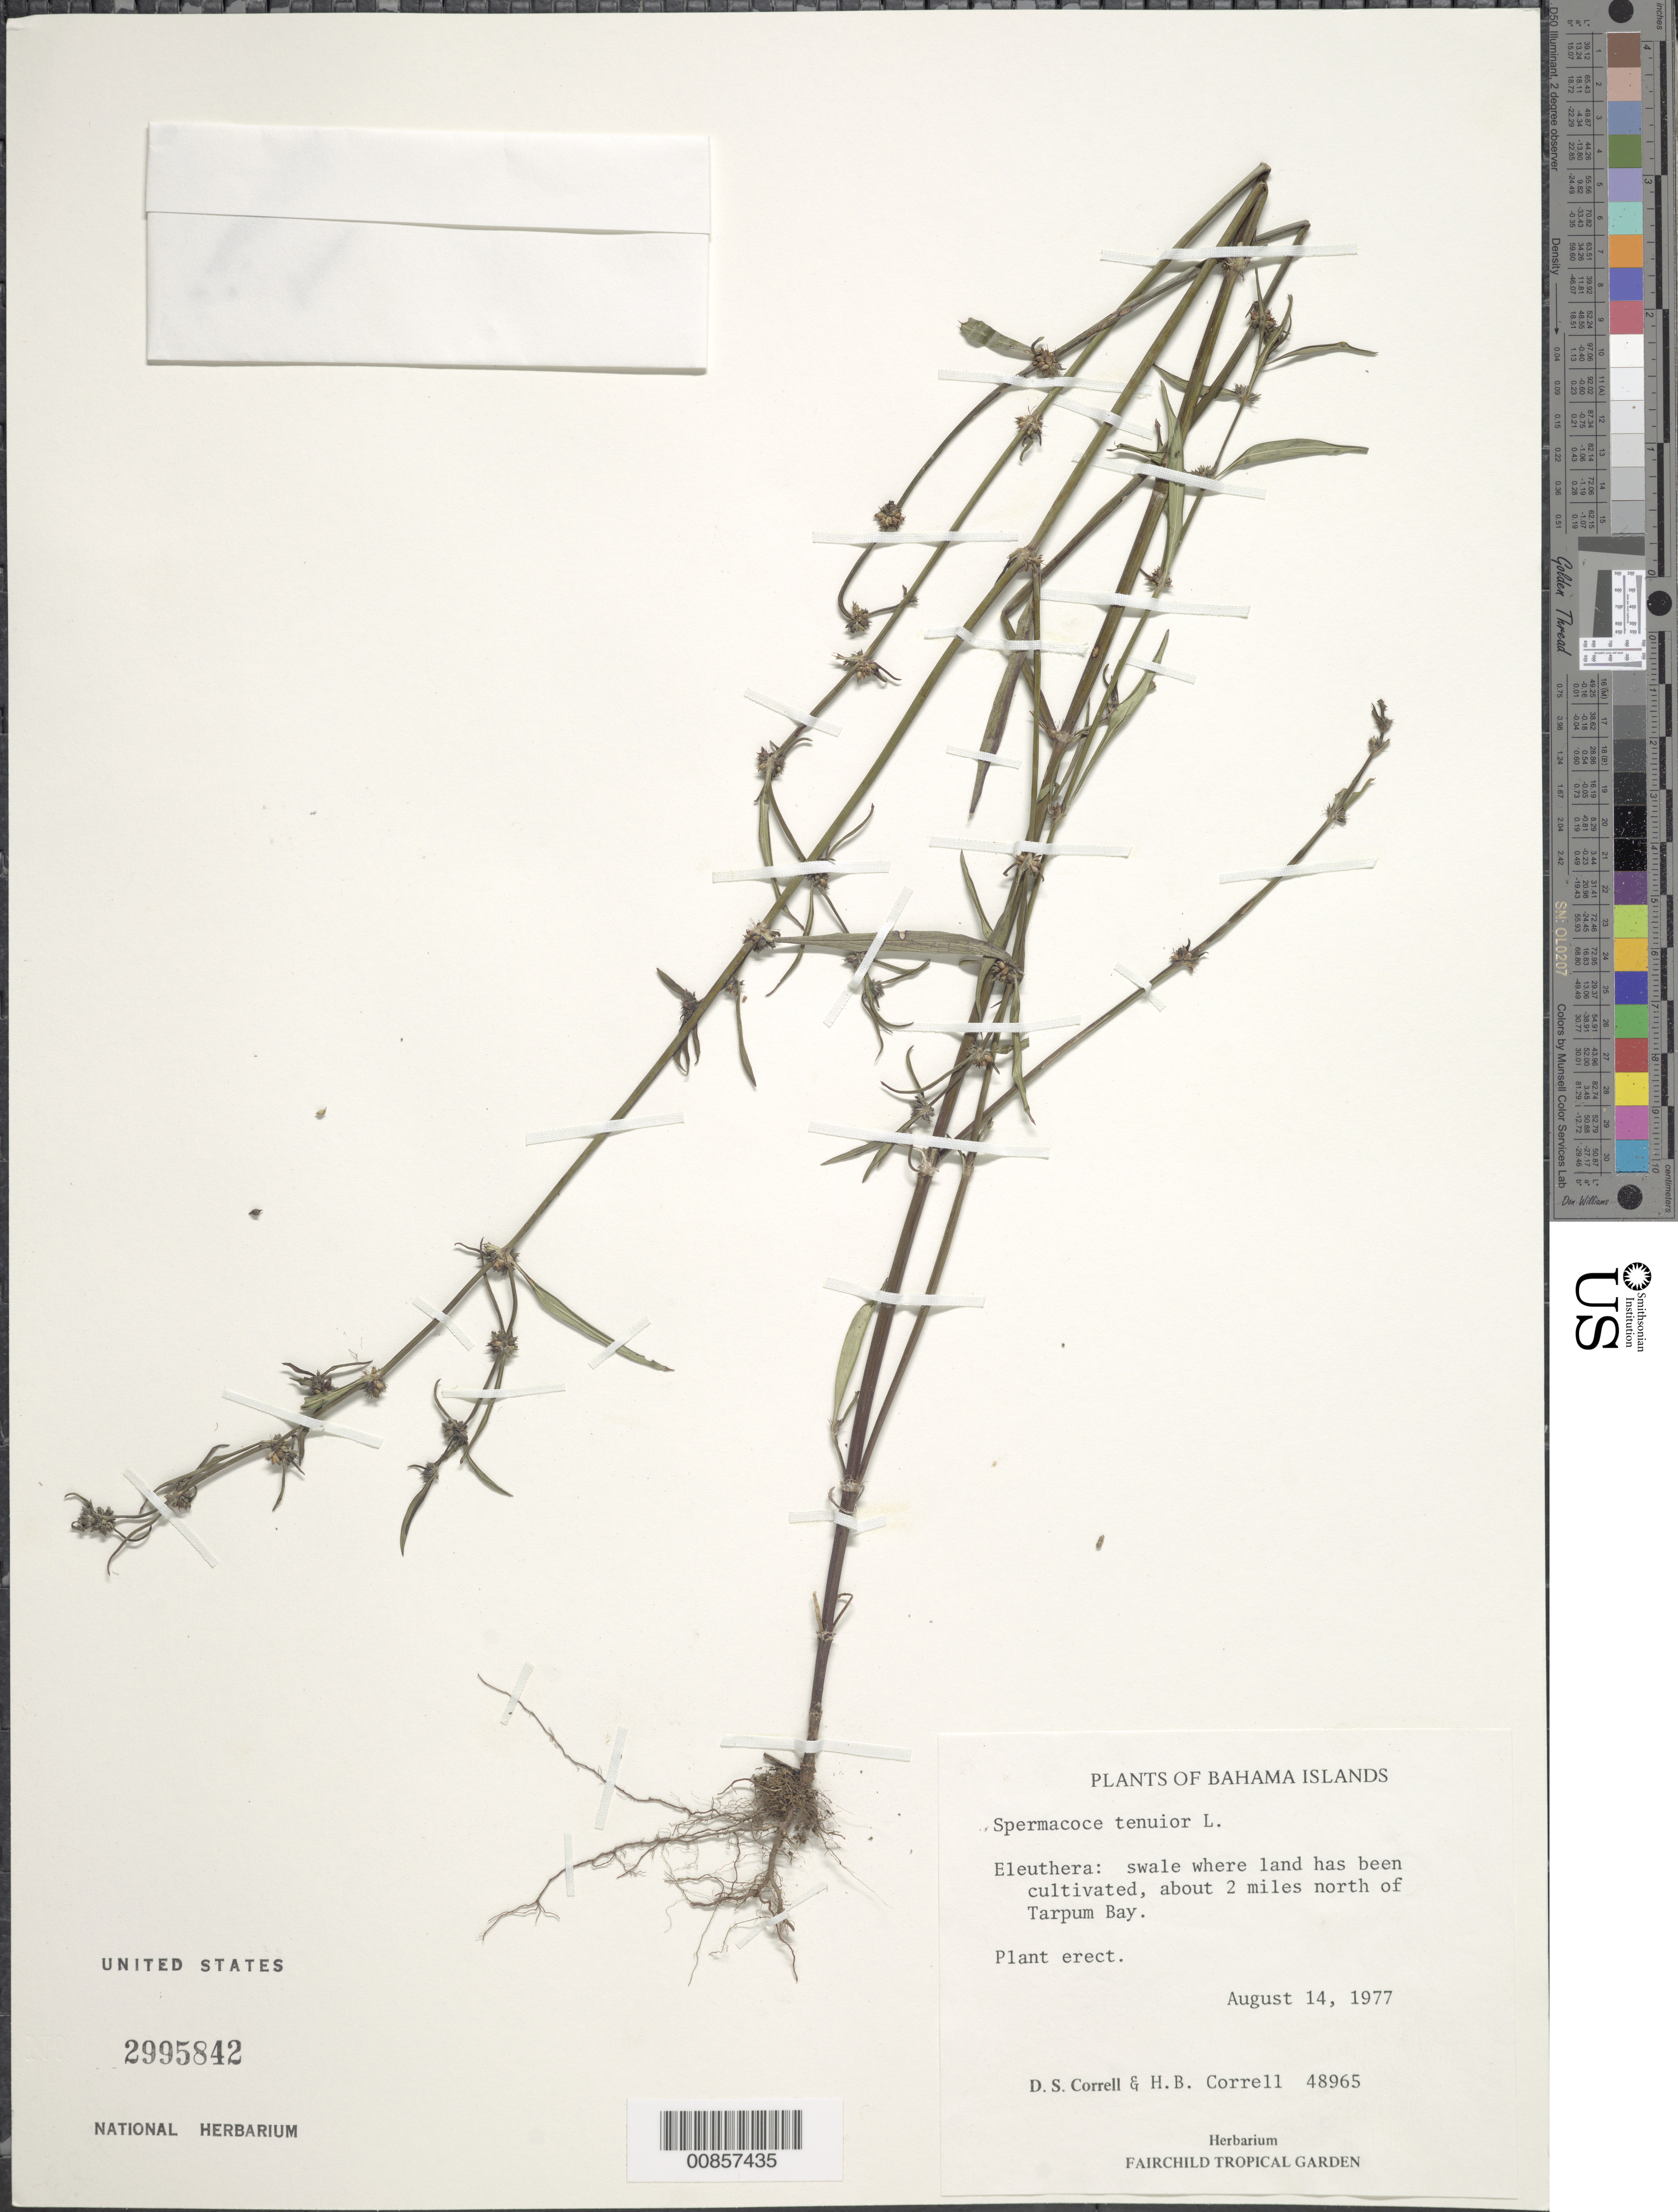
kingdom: Plantae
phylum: Tracheophyta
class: Magnoliopsida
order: Gentianales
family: Rubiaceae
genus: Spermacoce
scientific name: Spermacoce tenuior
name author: L.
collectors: D. S. Correll & H. Correll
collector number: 48965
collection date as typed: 14 Aug 1977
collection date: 1977-08-14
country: Bahamas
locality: Eleuthera: about 2 miles north of Tarpum Bay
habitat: Swale where land cultivated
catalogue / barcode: US 2995842